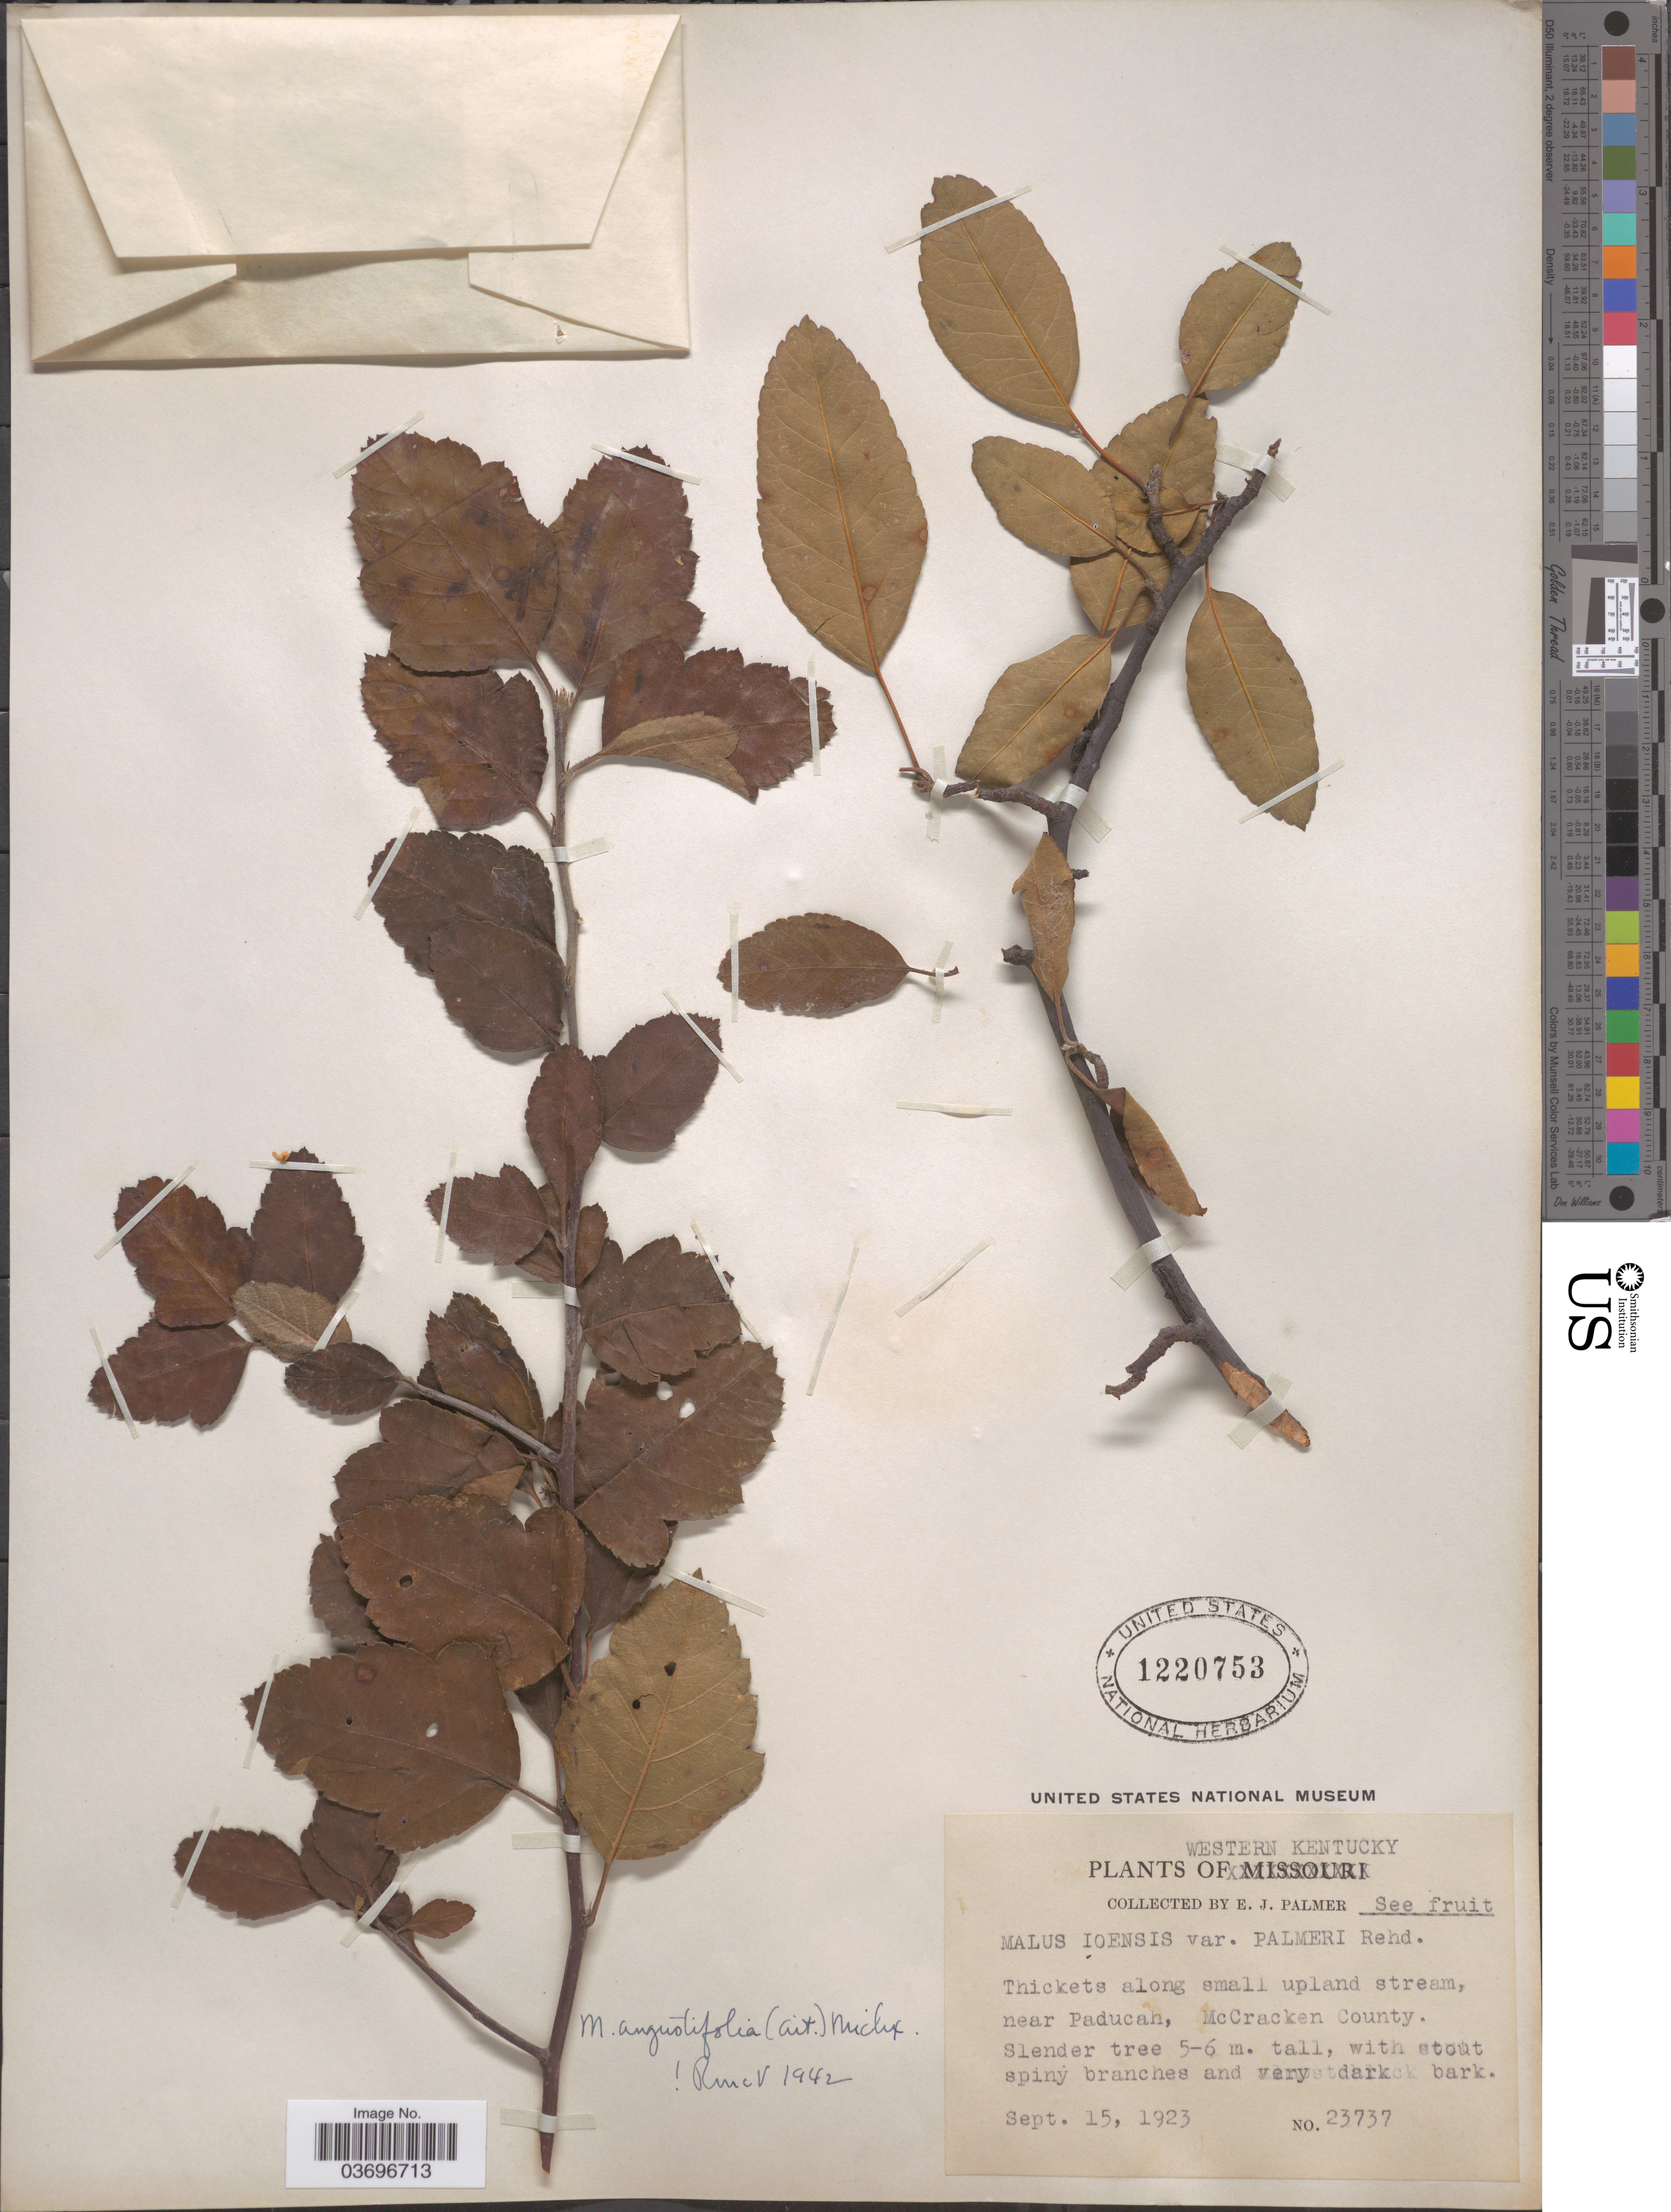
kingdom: Plantae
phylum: Tracheophyta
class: Magnoliopsida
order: Rosales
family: Rosaceae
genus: Malus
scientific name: Malus angustifolia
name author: (Aiton) Michx.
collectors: E. J. Palmer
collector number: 23737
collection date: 1923-09-15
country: United States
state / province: Kentucky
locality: Western Kentucky. Near Paducah, McCracken County.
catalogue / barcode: US 1220753